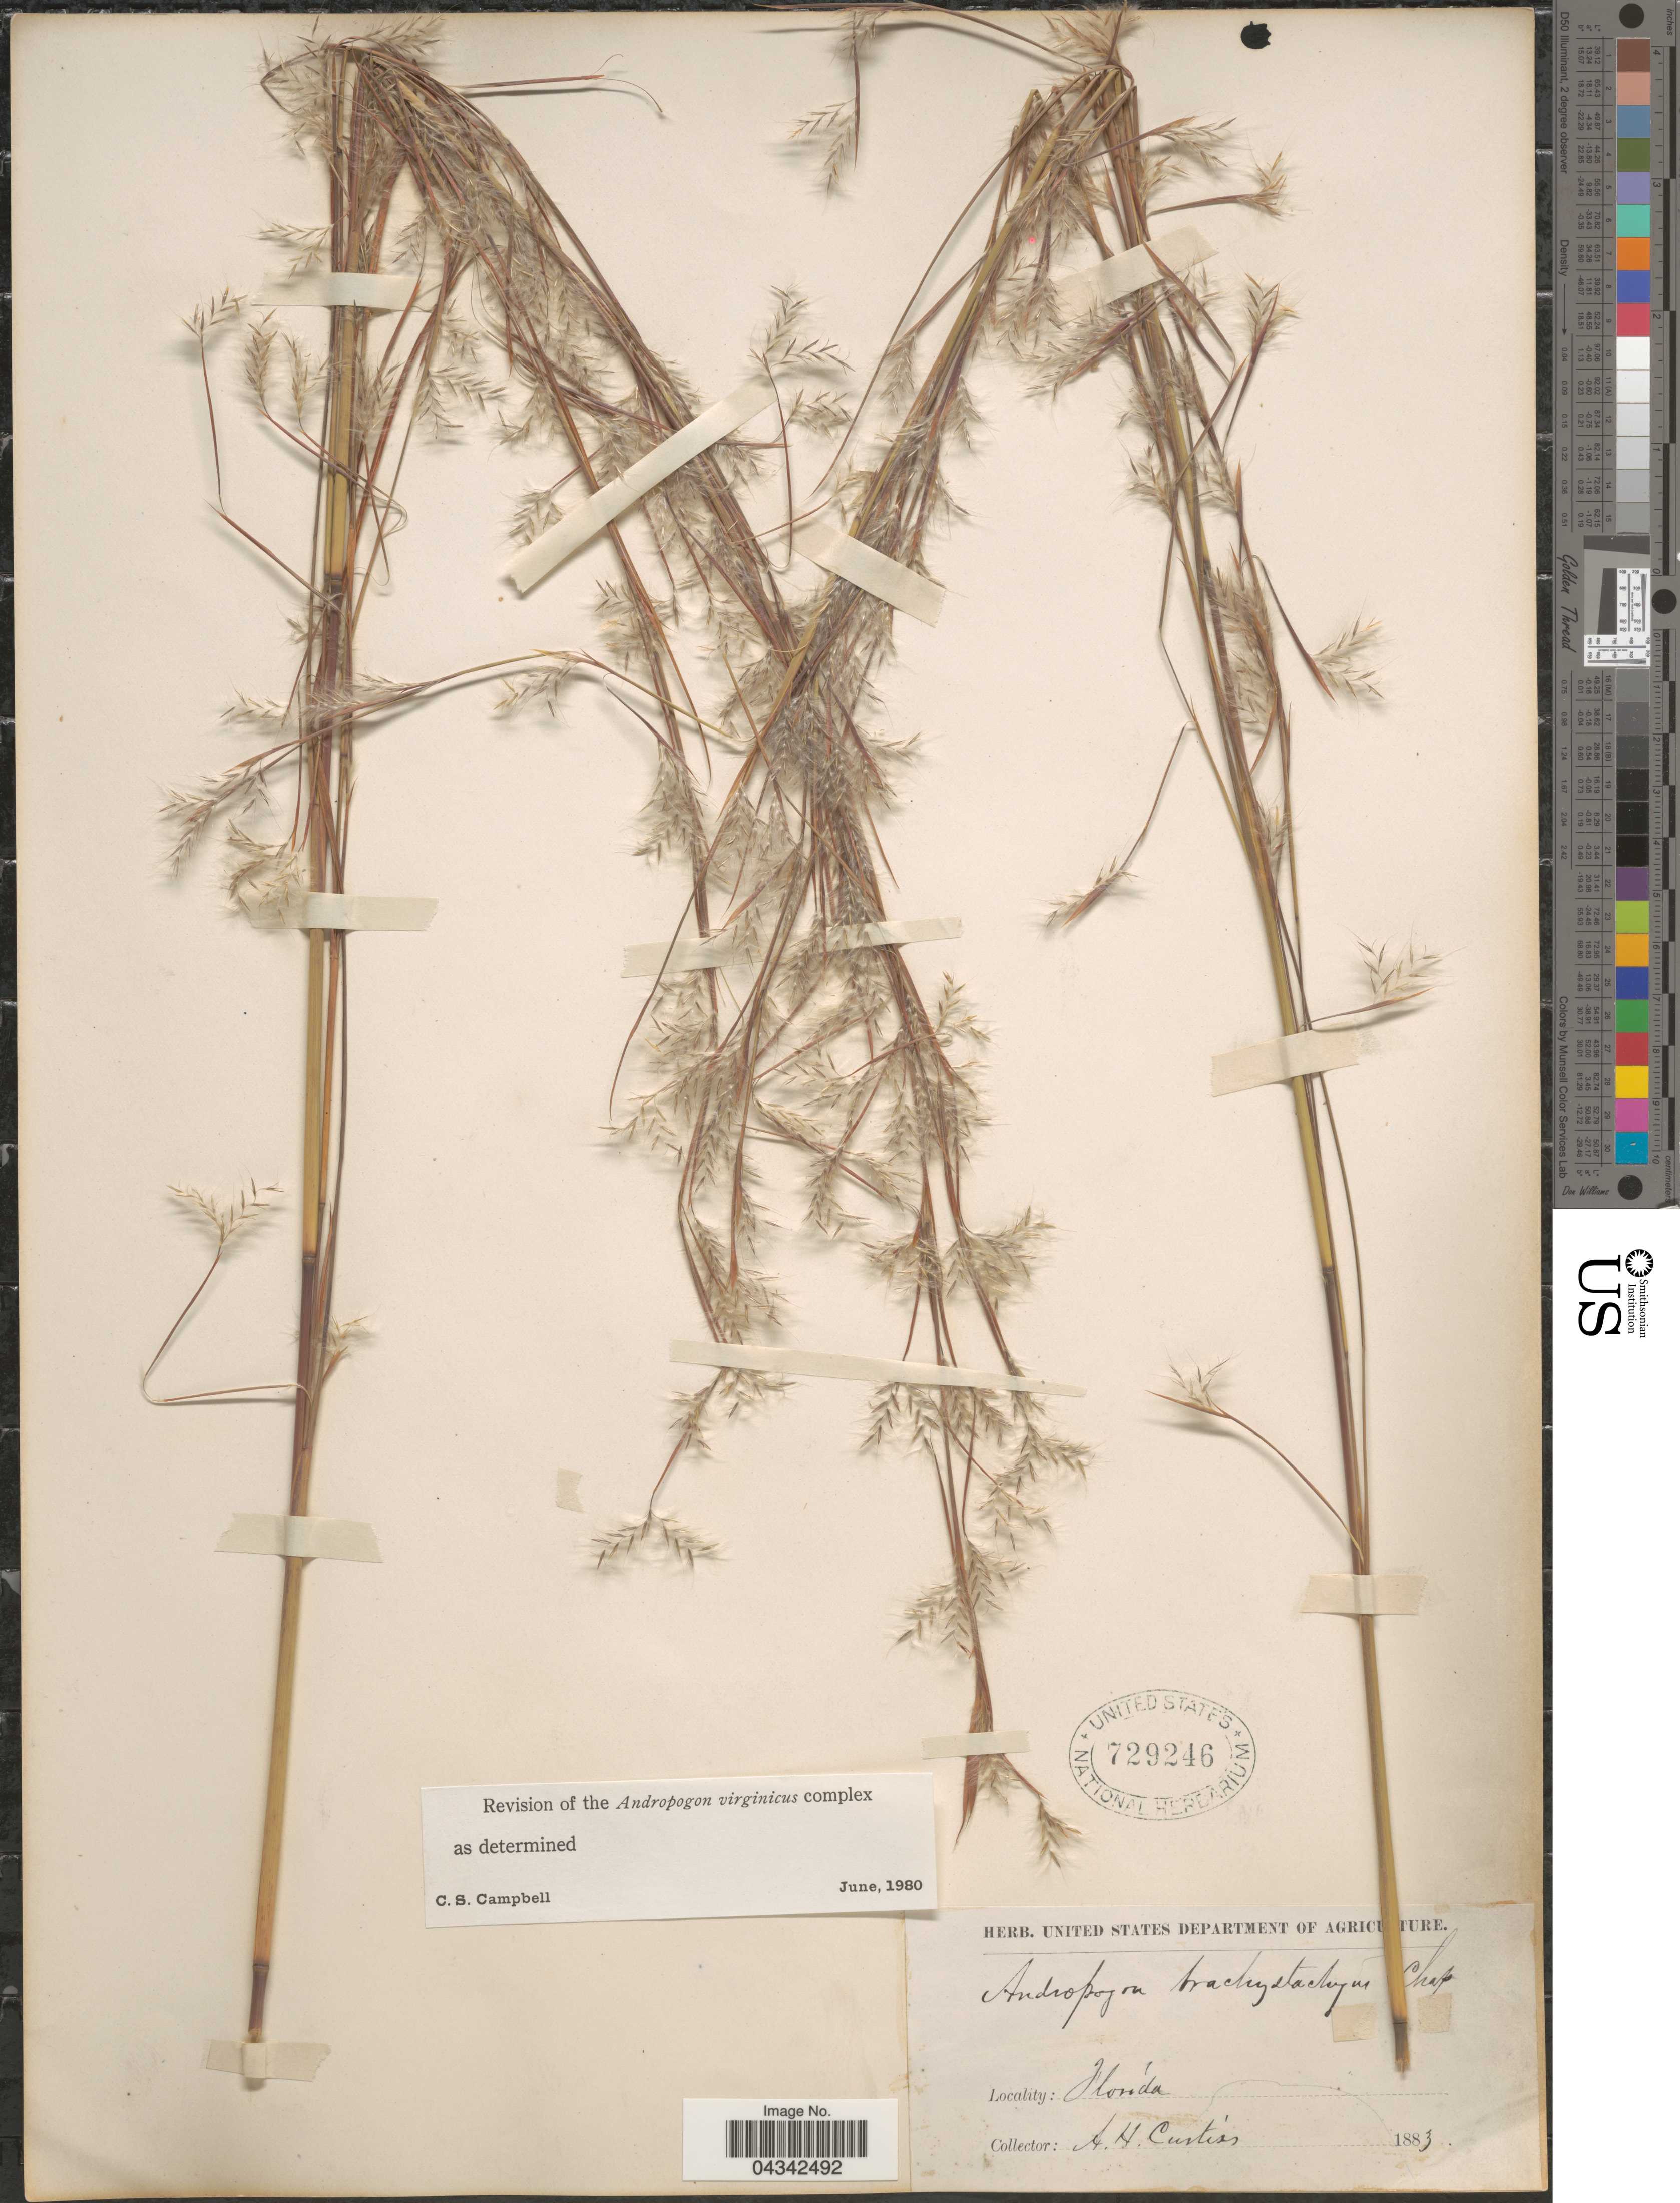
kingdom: Plantae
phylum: Tracheophyta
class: Liliopsida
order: Poales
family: Poaceae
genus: Andropogon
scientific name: Andropogon brachystachyus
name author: Chapm.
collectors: A. H. Curtiss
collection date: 1883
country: United States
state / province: Florida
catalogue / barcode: US 729246